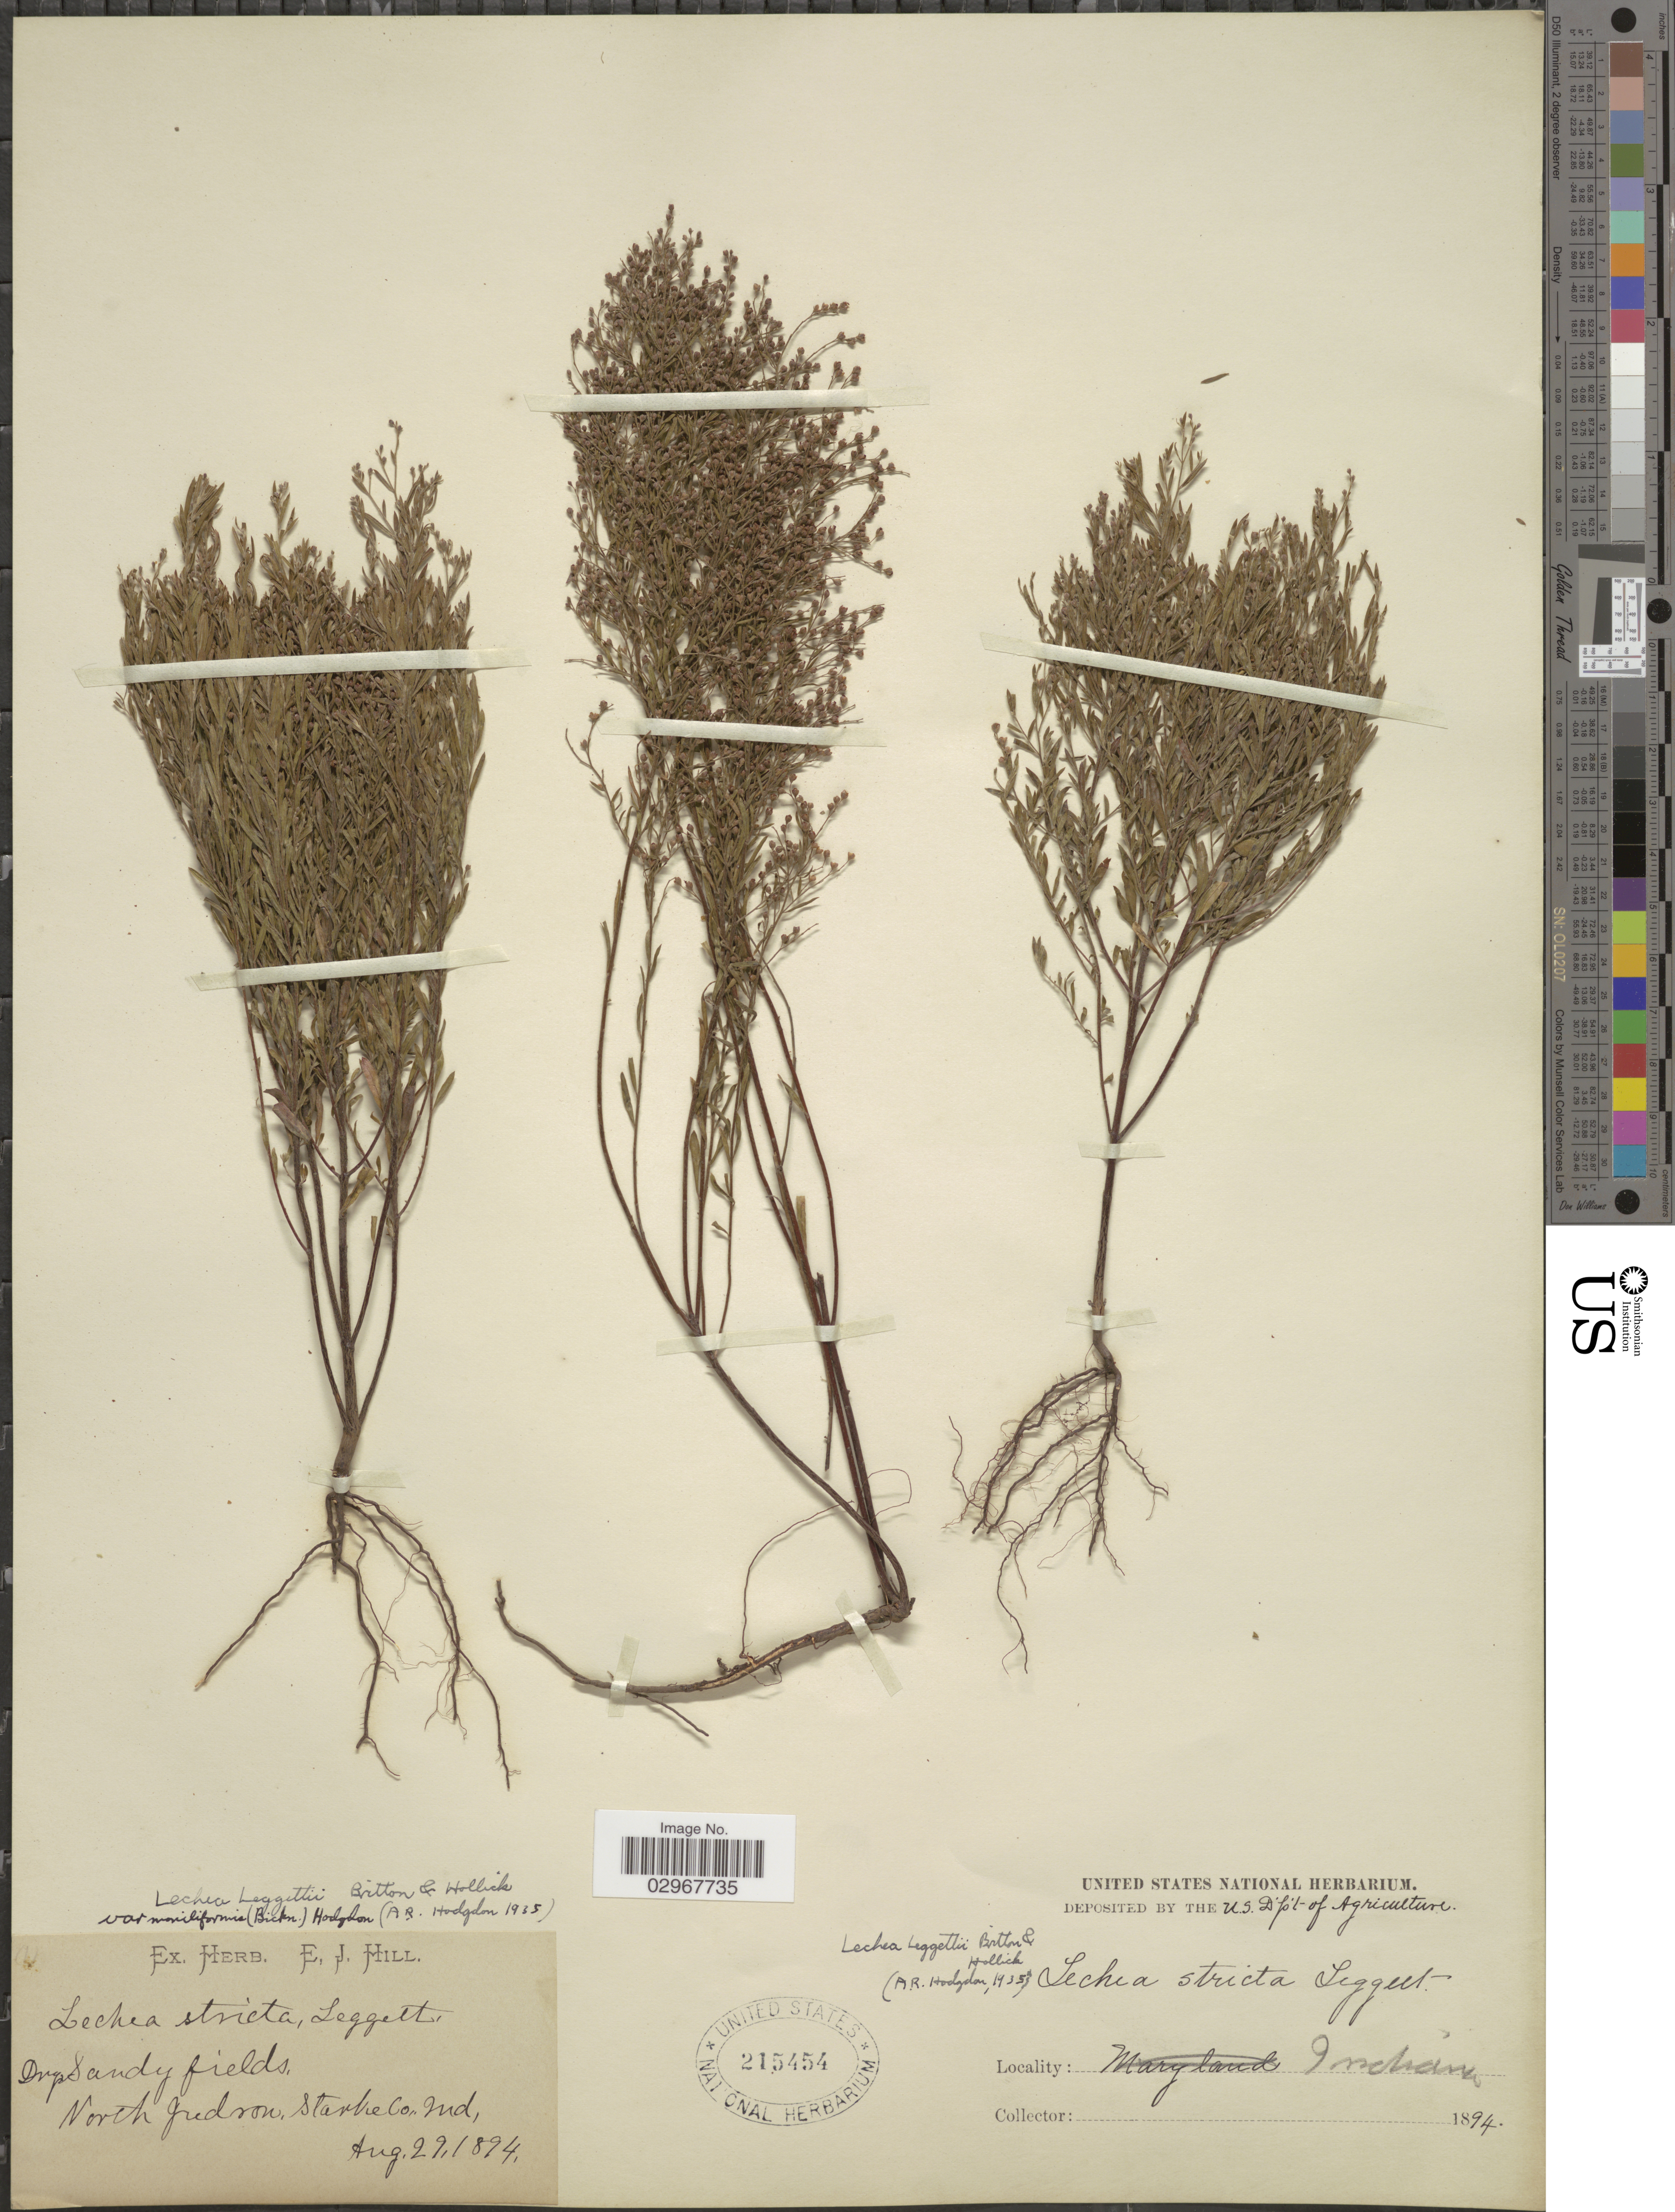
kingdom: Plantae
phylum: Tracheophyta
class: Magnoliopsida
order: Malvales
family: Cistaceae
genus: Lechea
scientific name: Lechea leggettii var. moniliformis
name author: (E.P. Bicknell) Hodgdon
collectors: Ex herb. E. J. Hill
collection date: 1894-08-29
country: United States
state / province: Indiana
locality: North Judson, Starke Co., Ind.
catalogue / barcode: US 215454